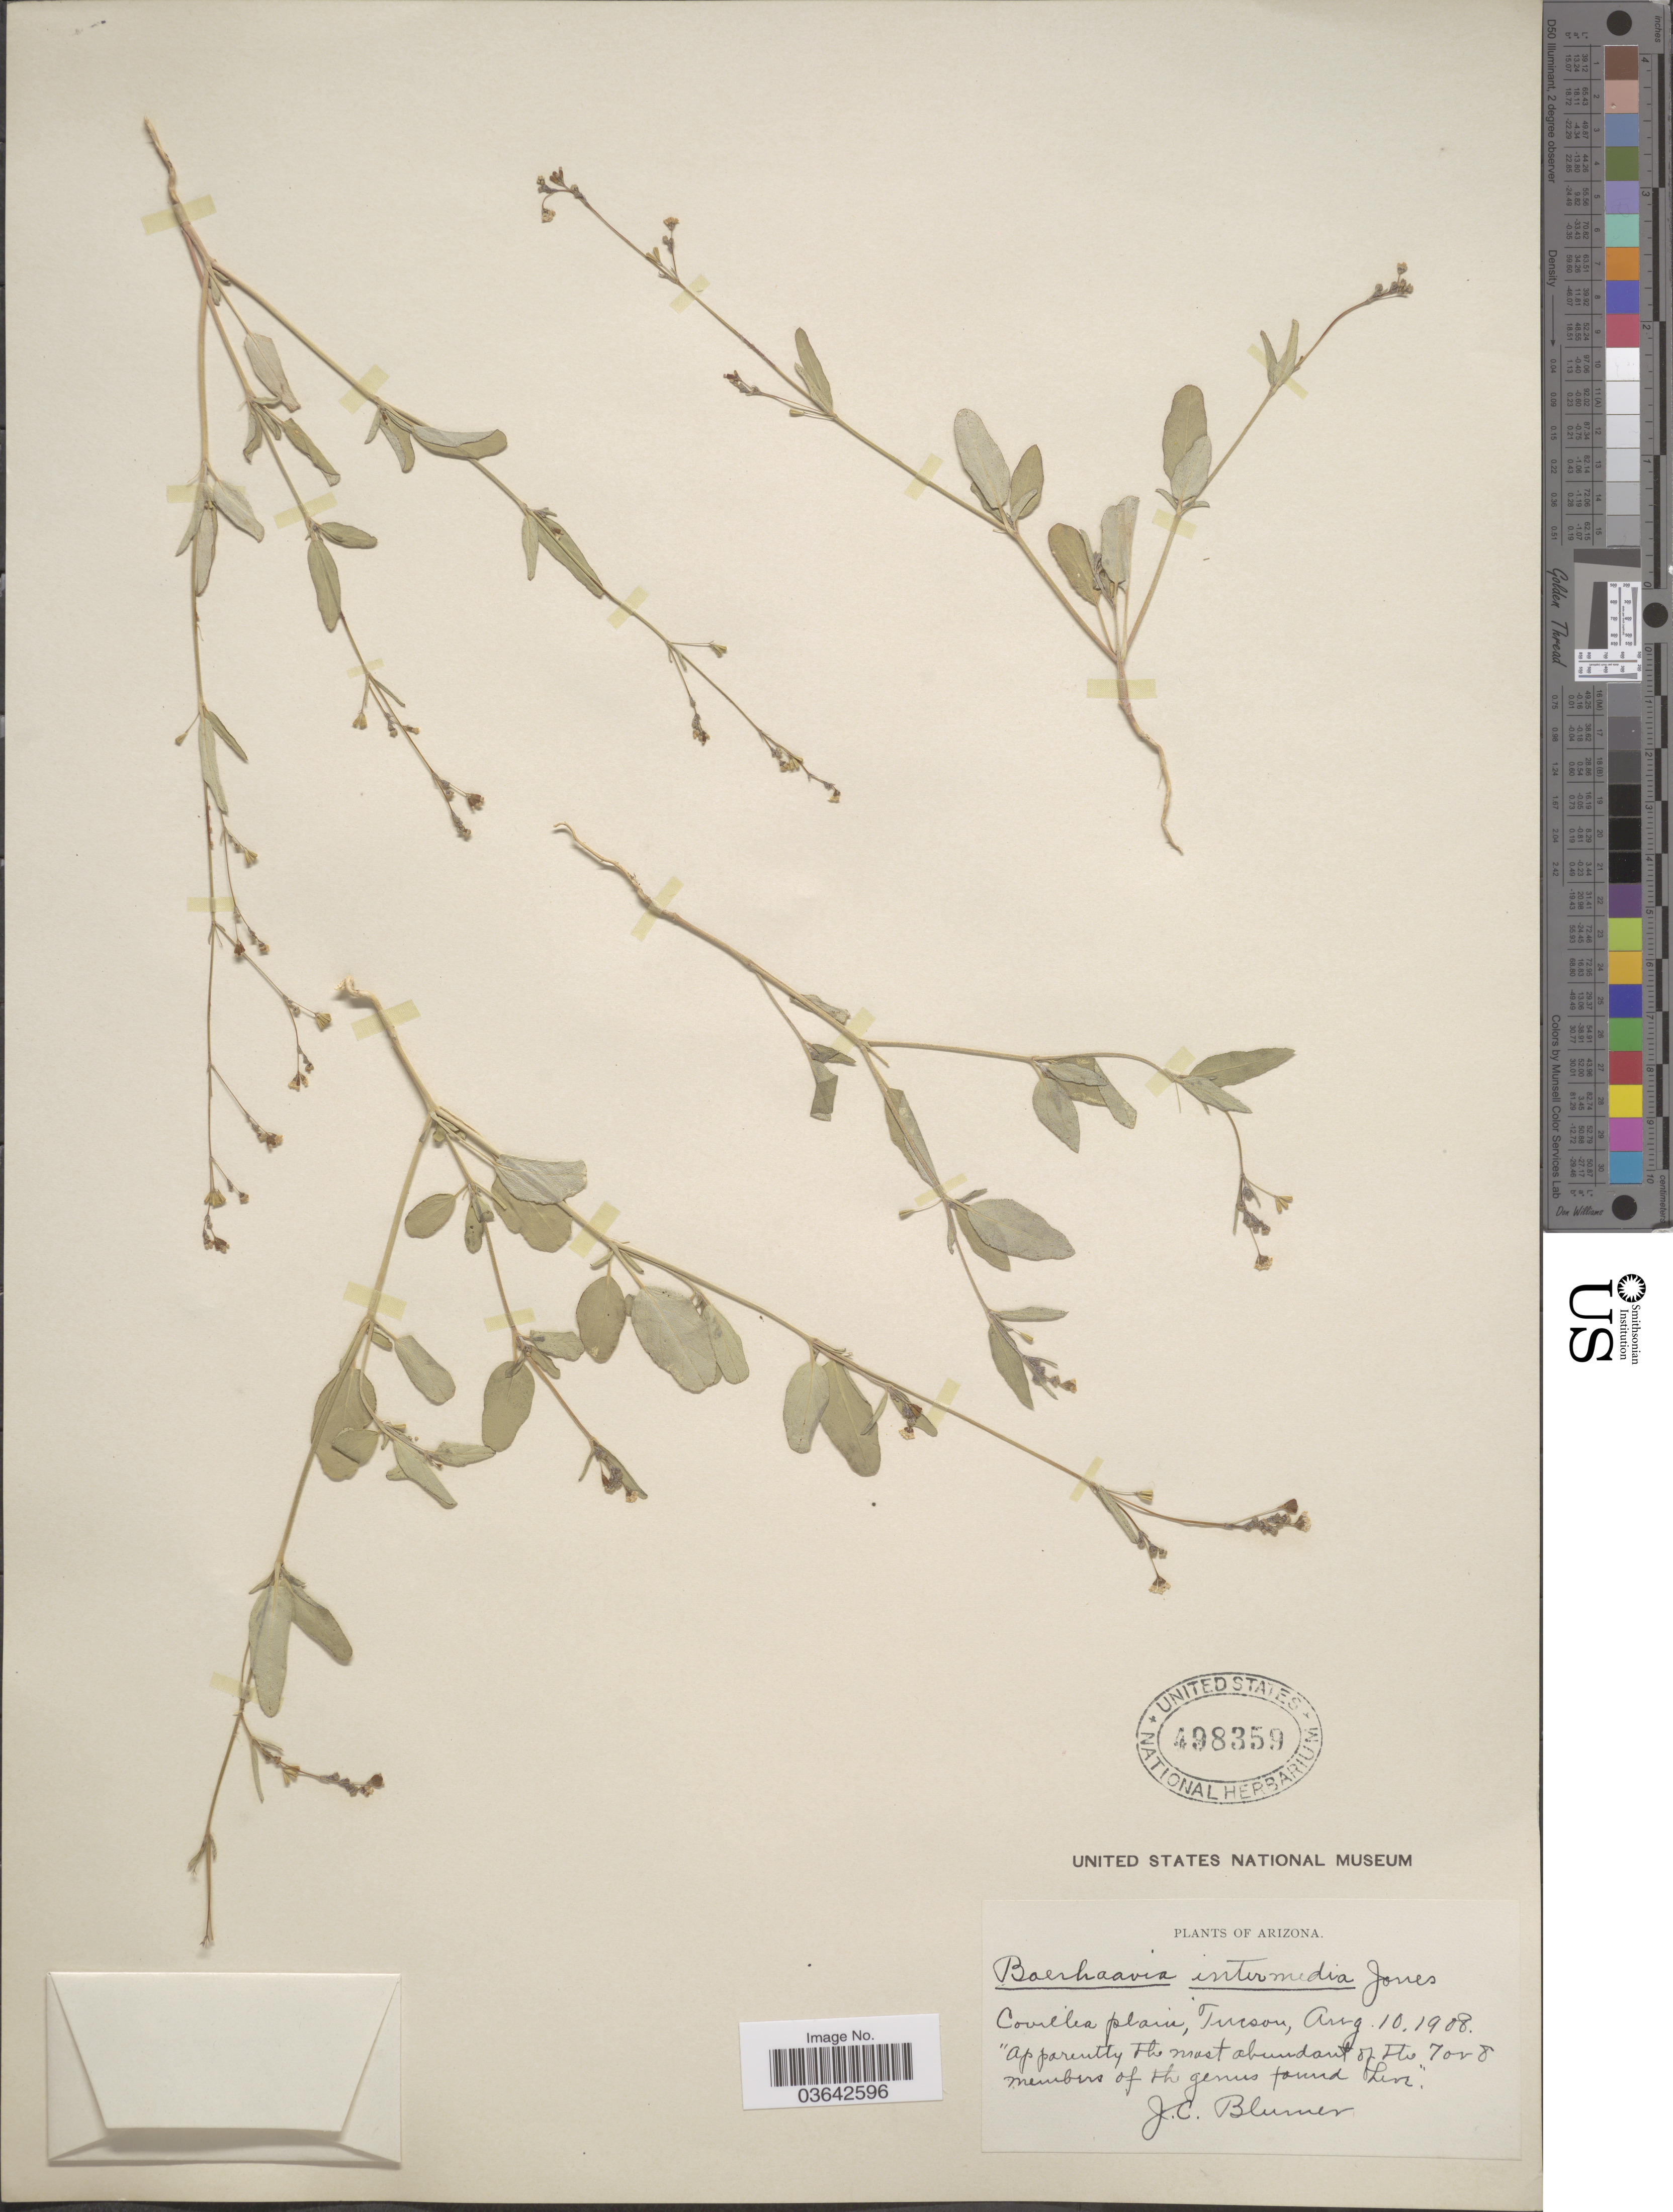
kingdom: Plantae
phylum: Tracheophyta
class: Magnoliopsida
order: Caryophyllales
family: Nyctaginaceae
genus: Boerhavia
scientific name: Boerhavia intermedia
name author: M.E. Jones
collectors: J. C. Blumer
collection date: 1908-08-10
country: United States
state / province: Arizona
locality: Covillea plain, Tucson.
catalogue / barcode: US 498359